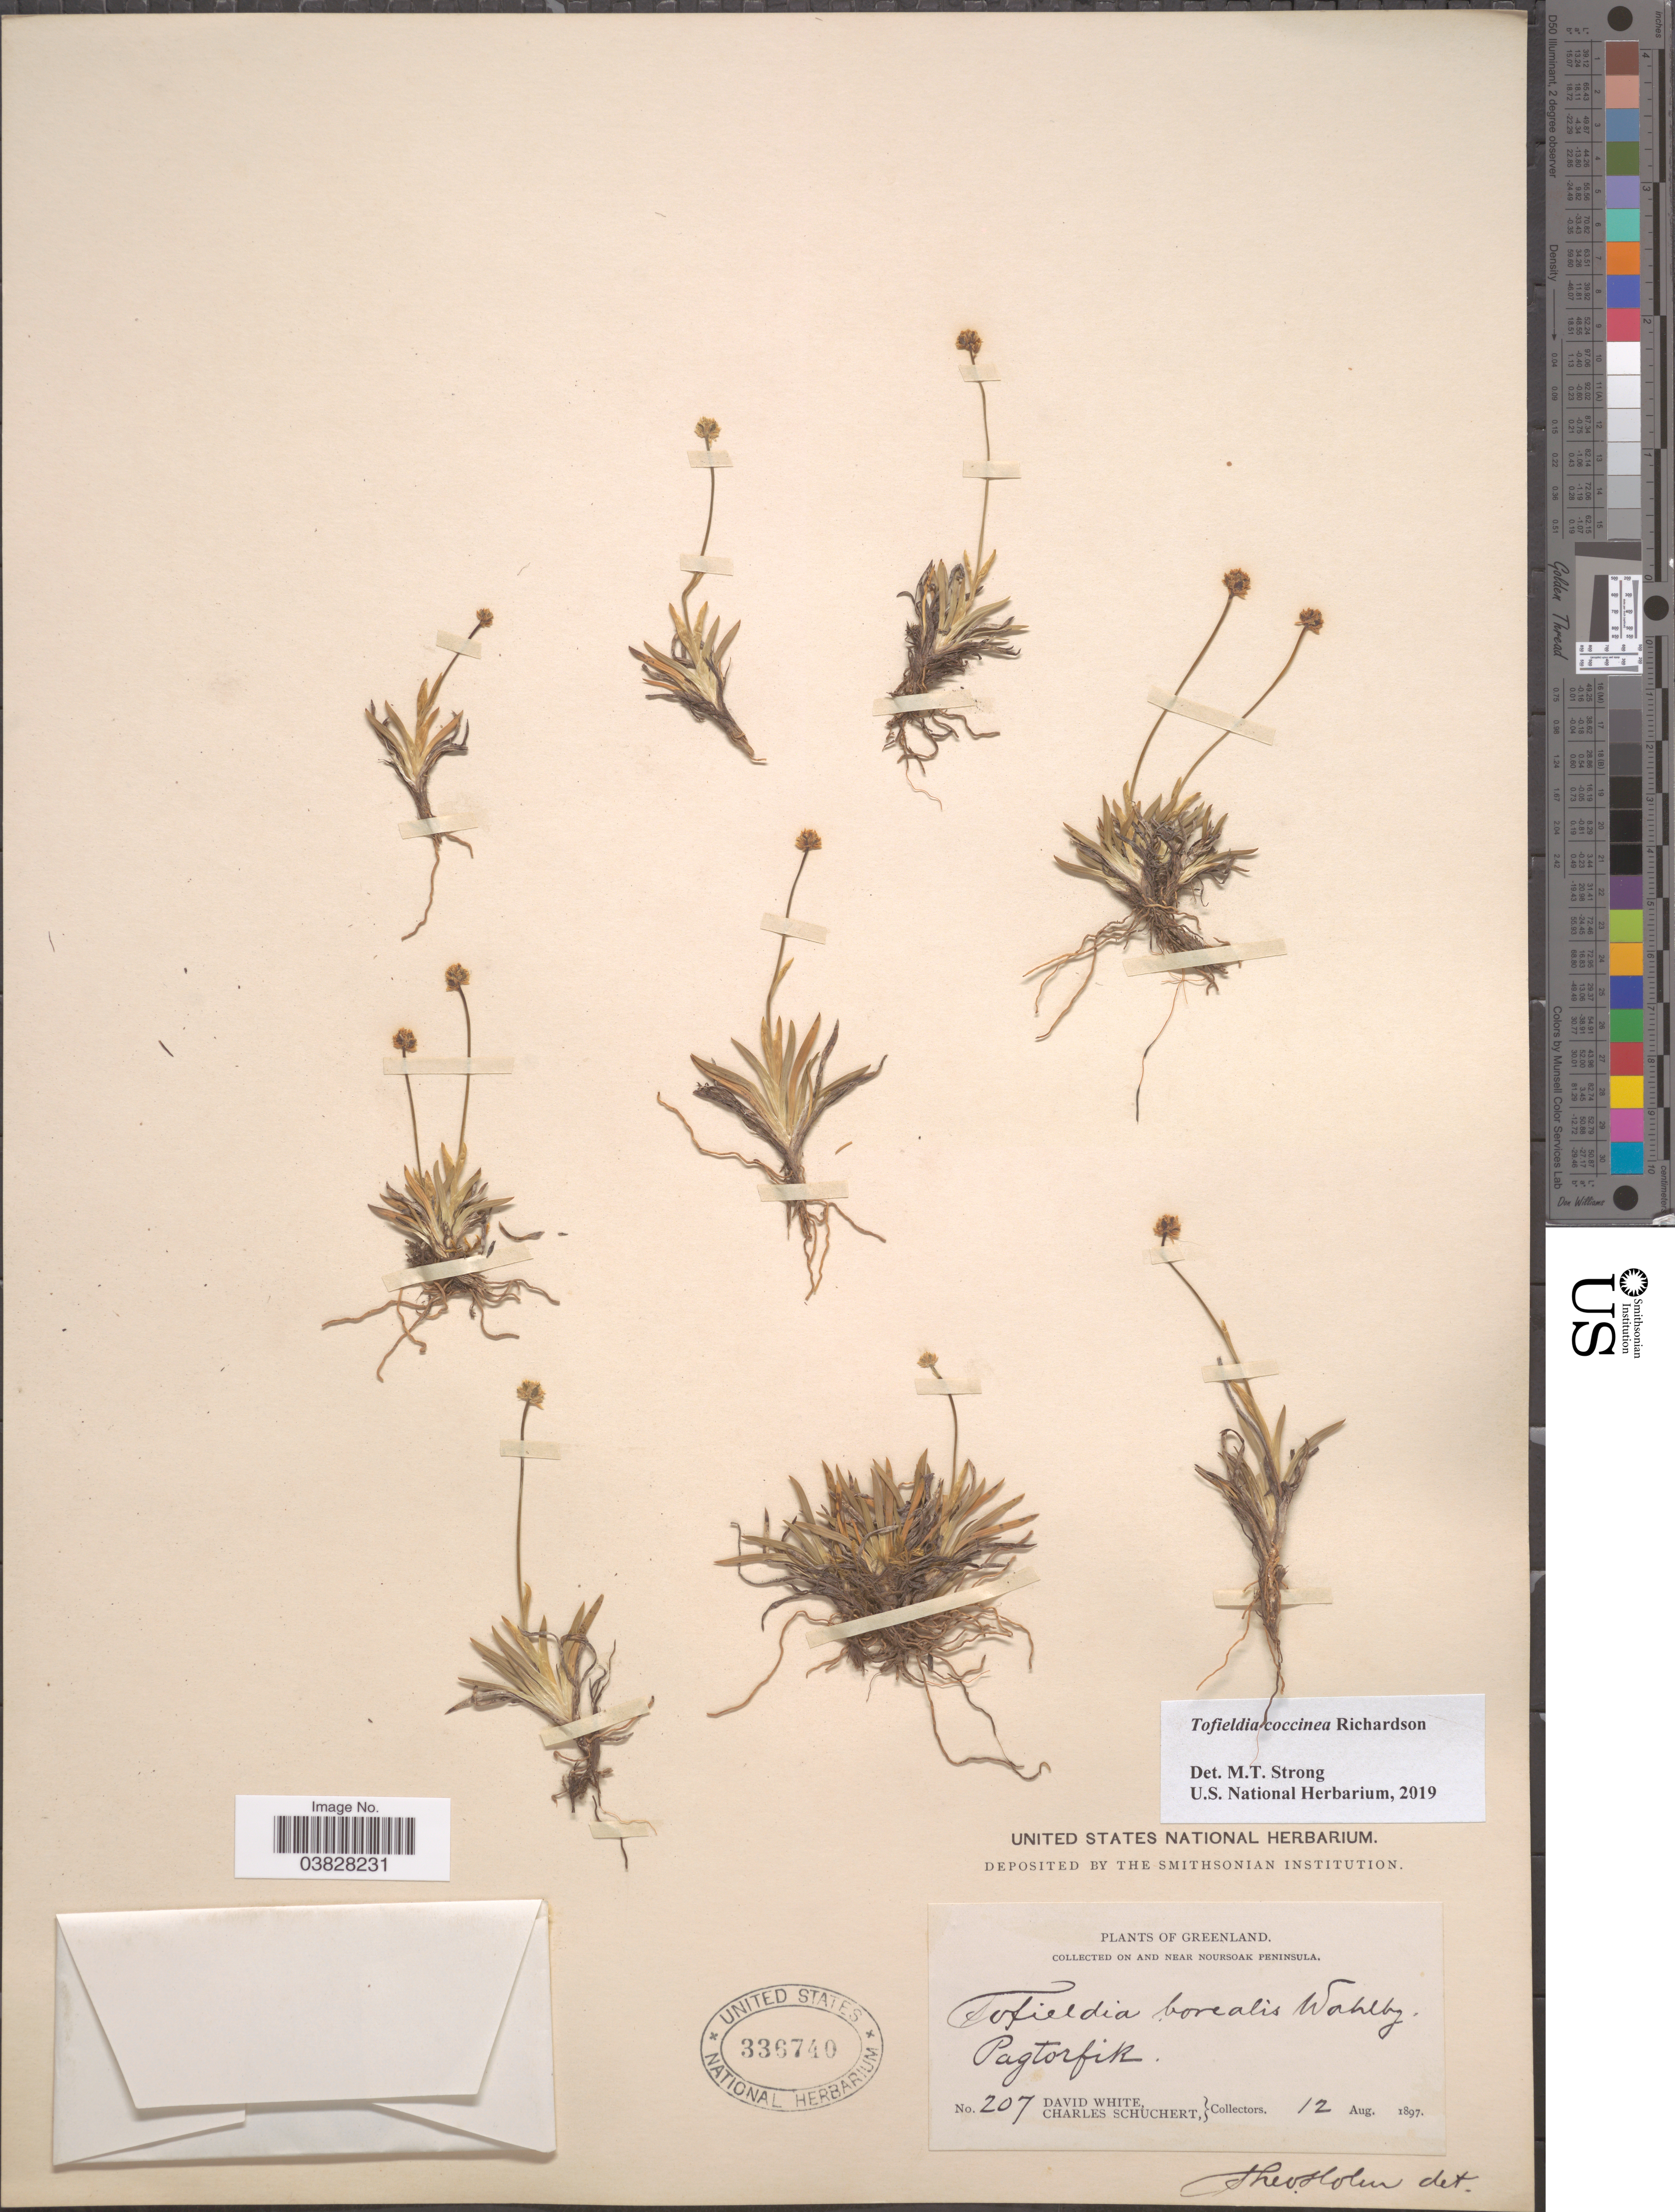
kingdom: Plantae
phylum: Tracheophyta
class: Liliopsida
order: Alismatales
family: Tofieldiaceae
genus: Tofieldia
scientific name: Tofieldia coccinea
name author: Richardson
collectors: D. White & C. Schuchert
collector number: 207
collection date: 1897-08-12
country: Greenland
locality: Pagtorfik.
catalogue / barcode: US 336740